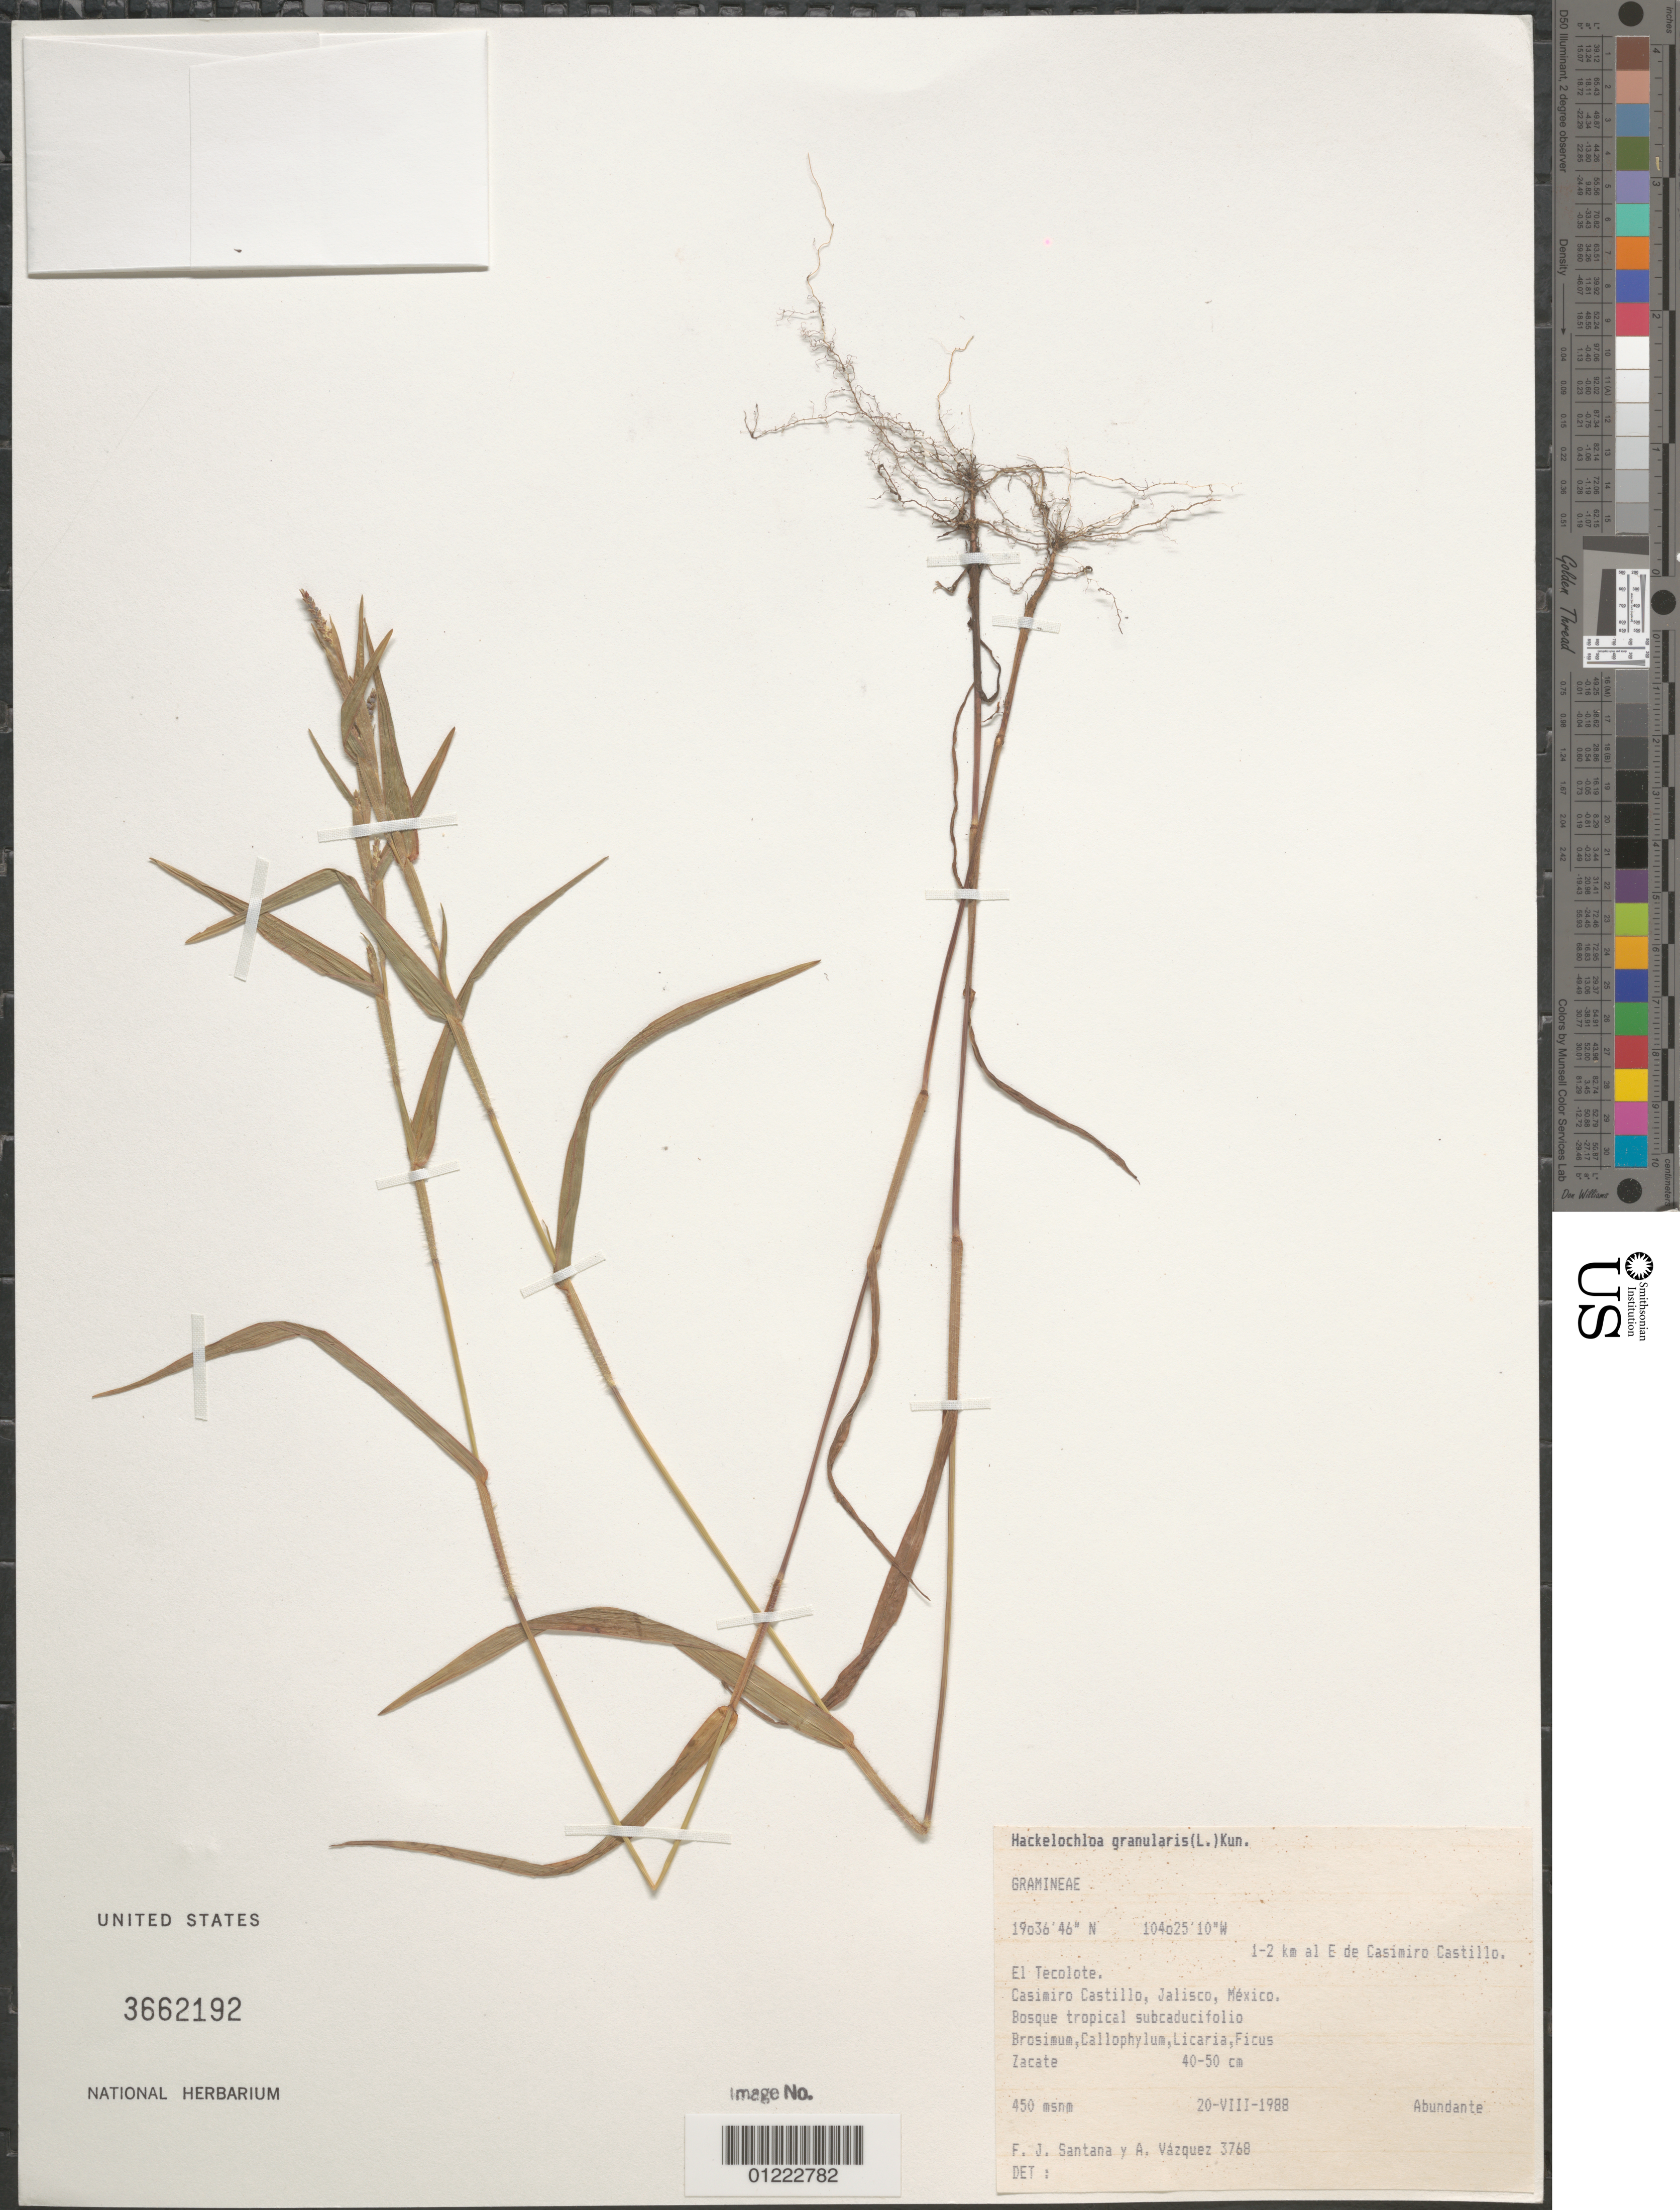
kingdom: Plantae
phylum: Tracheophyta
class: Liliopsida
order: Poales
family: Poaceae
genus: Hackelochloa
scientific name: Hackelochloa granularis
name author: (L.) Kuntze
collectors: F. J. Santana M. & A. Vazquez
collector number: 3768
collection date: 1988-08-20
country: Mexico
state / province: Jalisco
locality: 1-2 km al NE de Casimiro Castillo. El Tecolote.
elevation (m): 450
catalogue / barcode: US 3662192